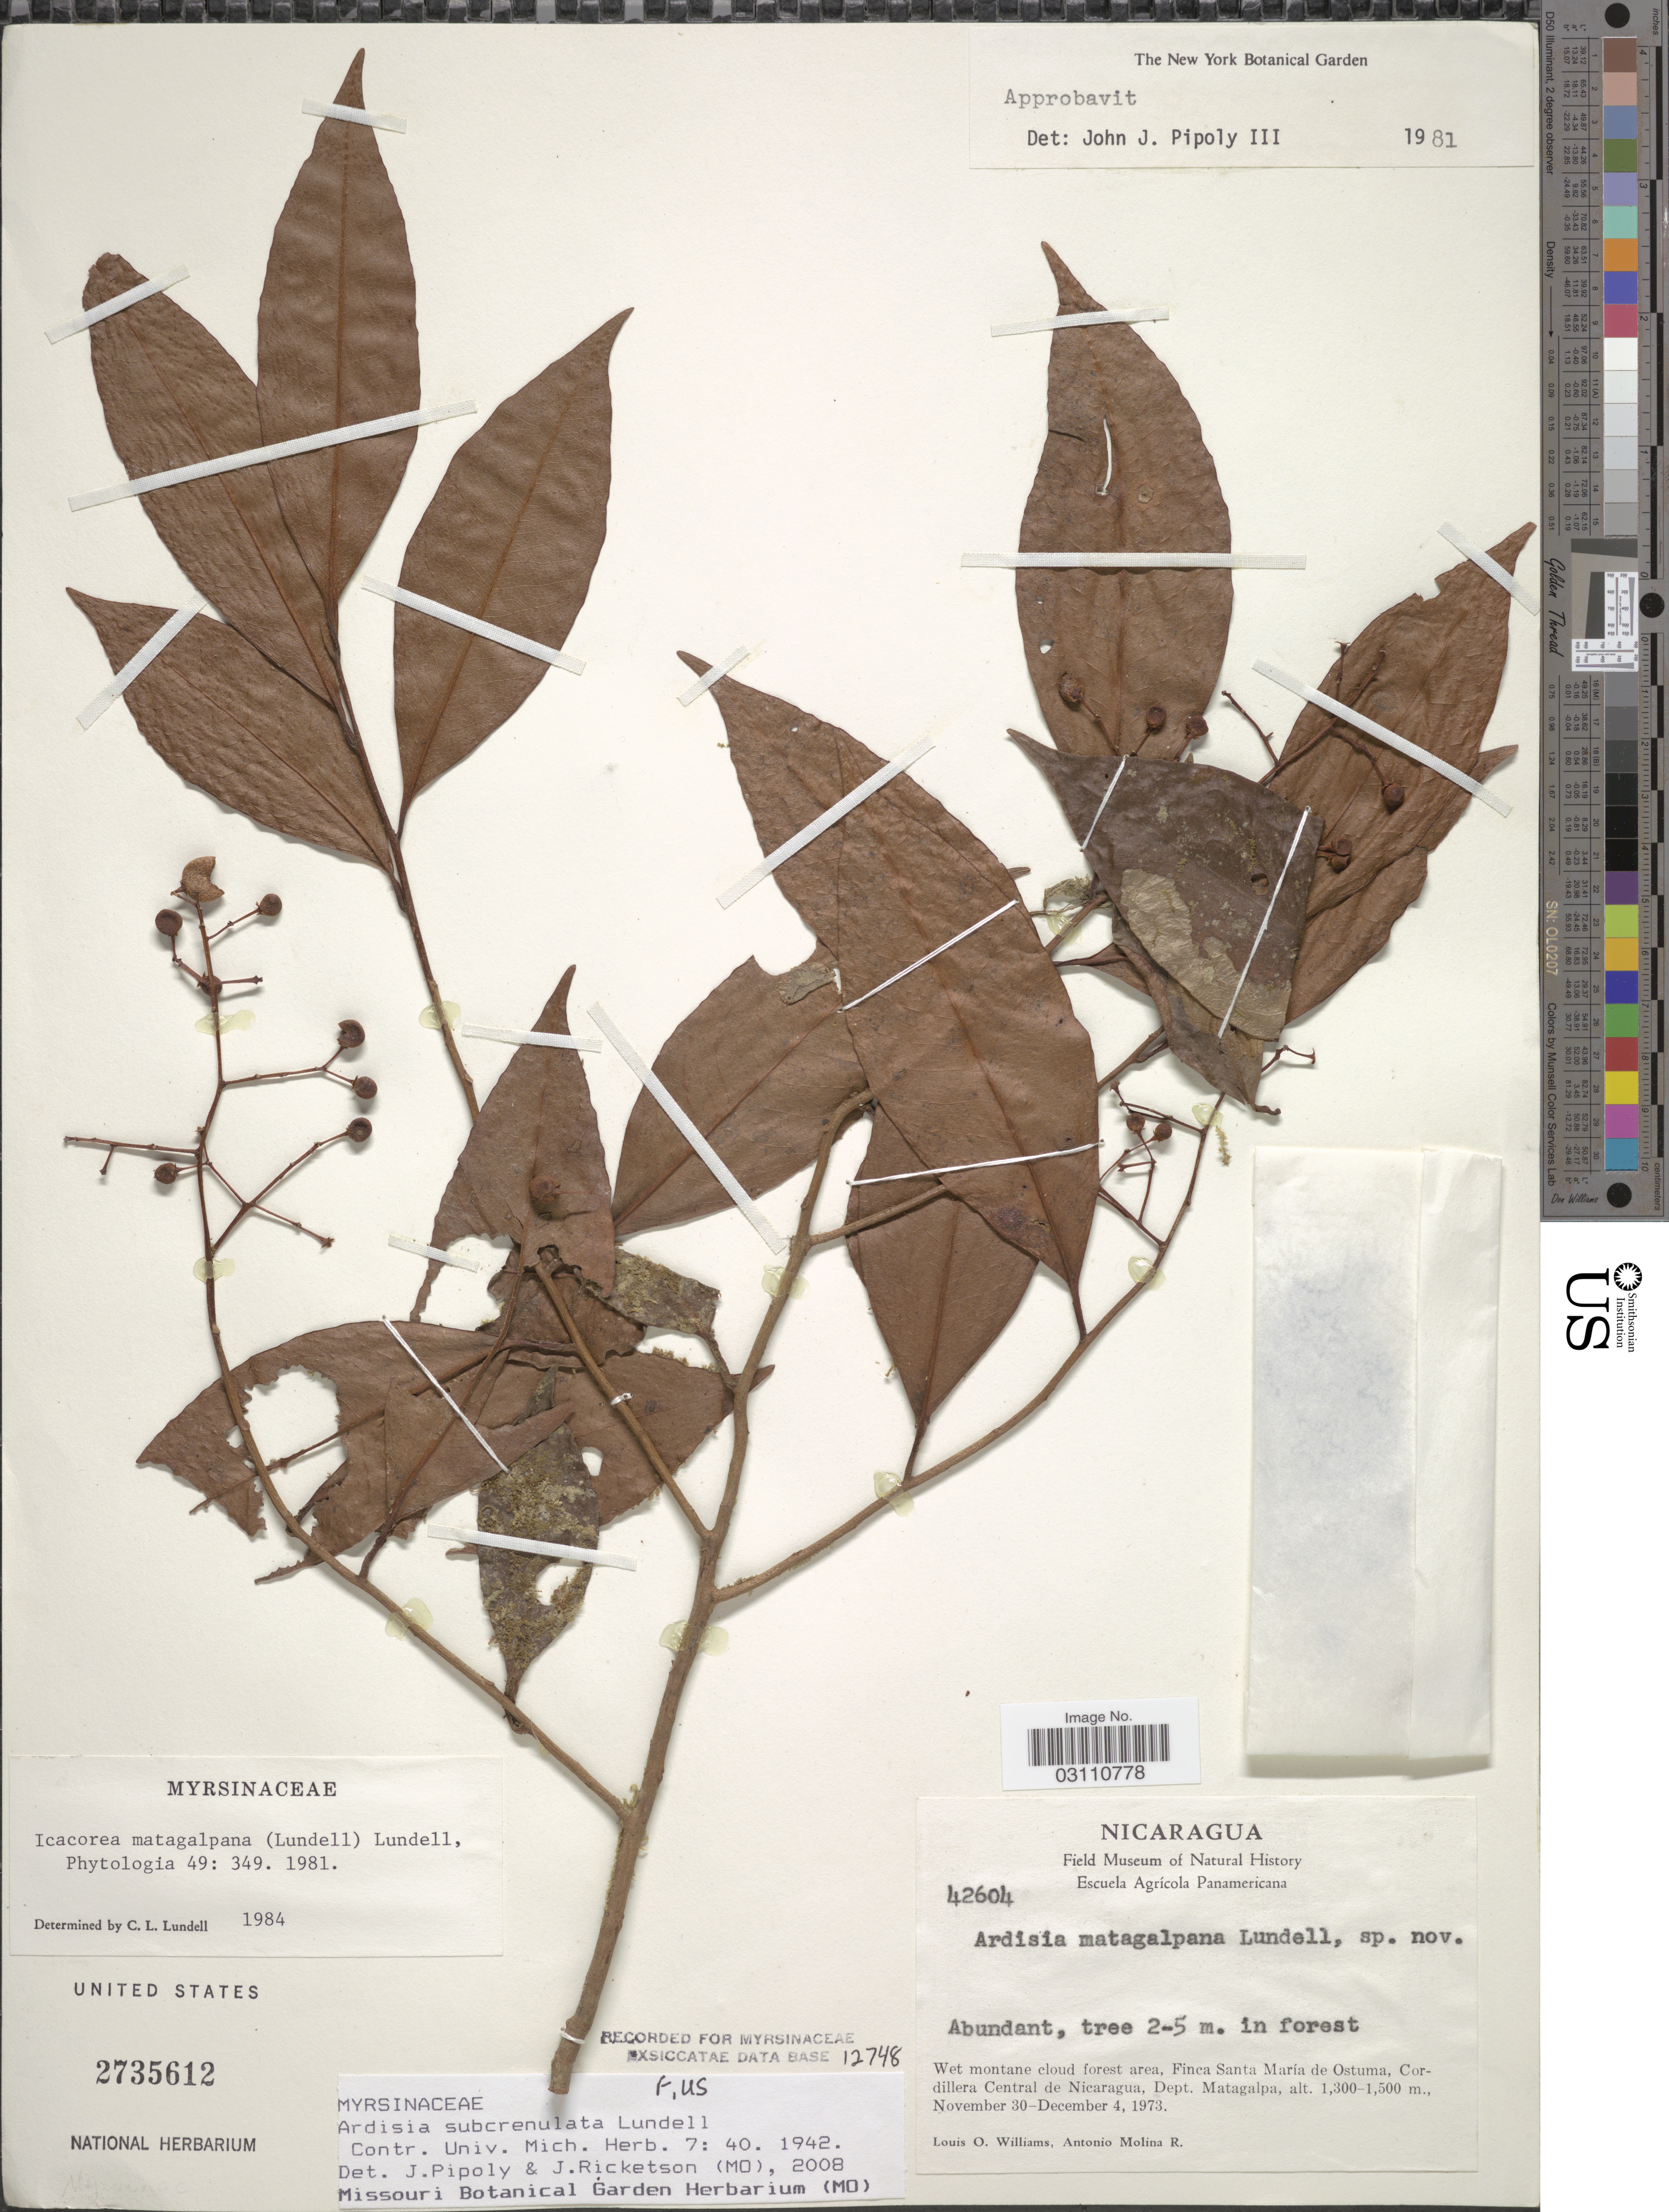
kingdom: Plantae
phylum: Tracheophyta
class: Magnoliopsida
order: Ericales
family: Primulaceae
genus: Ardisia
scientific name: Ardisia subcrenulata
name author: Lundell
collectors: L. O. Williams & A. Molina R.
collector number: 42604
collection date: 1973-11-30/1973-12-04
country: Nicaragua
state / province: Matagalpa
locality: Finca Santa María de Ostuma, Cordillera Central de Nicaragua, Dept. Matagalpa.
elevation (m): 1300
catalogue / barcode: US 2735612